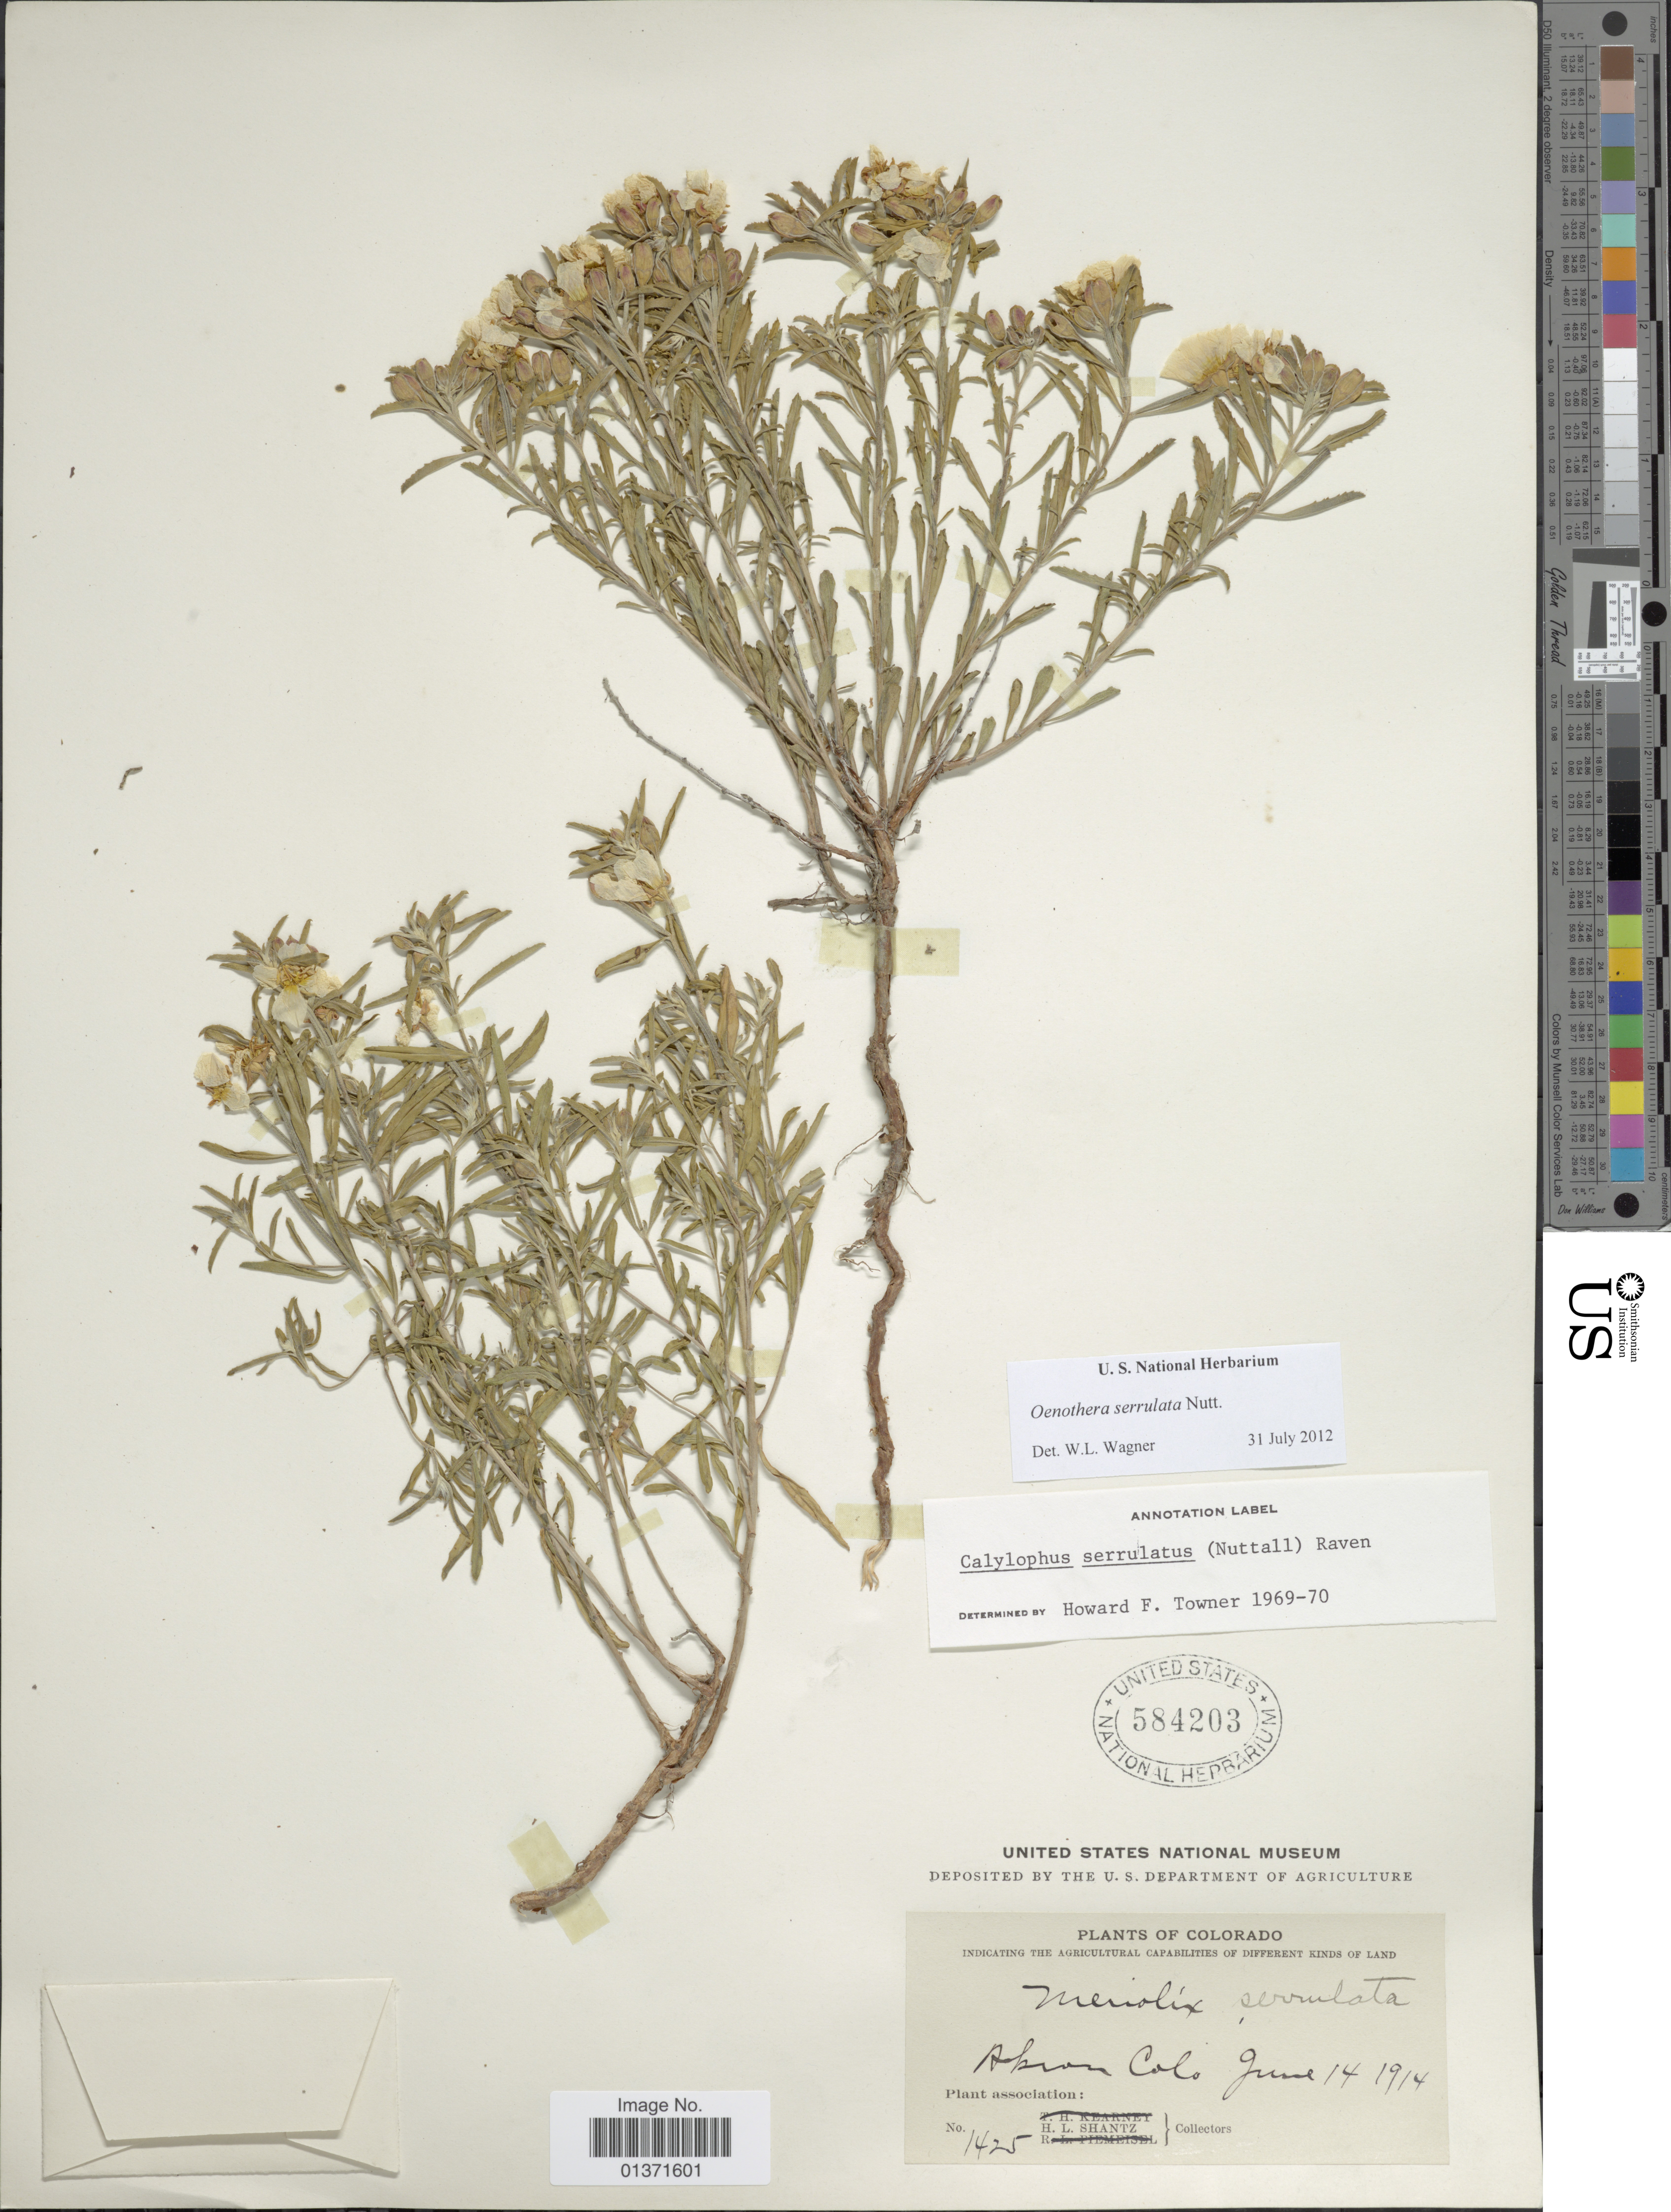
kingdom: Plantae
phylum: Tracheophyta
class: Magnoliopsida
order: Myrtales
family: Onagraceae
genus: Oenothera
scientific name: Oenothera serrulata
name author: Nutt.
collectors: H. Shantz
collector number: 1425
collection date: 1914-06-14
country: United States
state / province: Colorado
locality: Akron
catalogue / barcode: US 584203